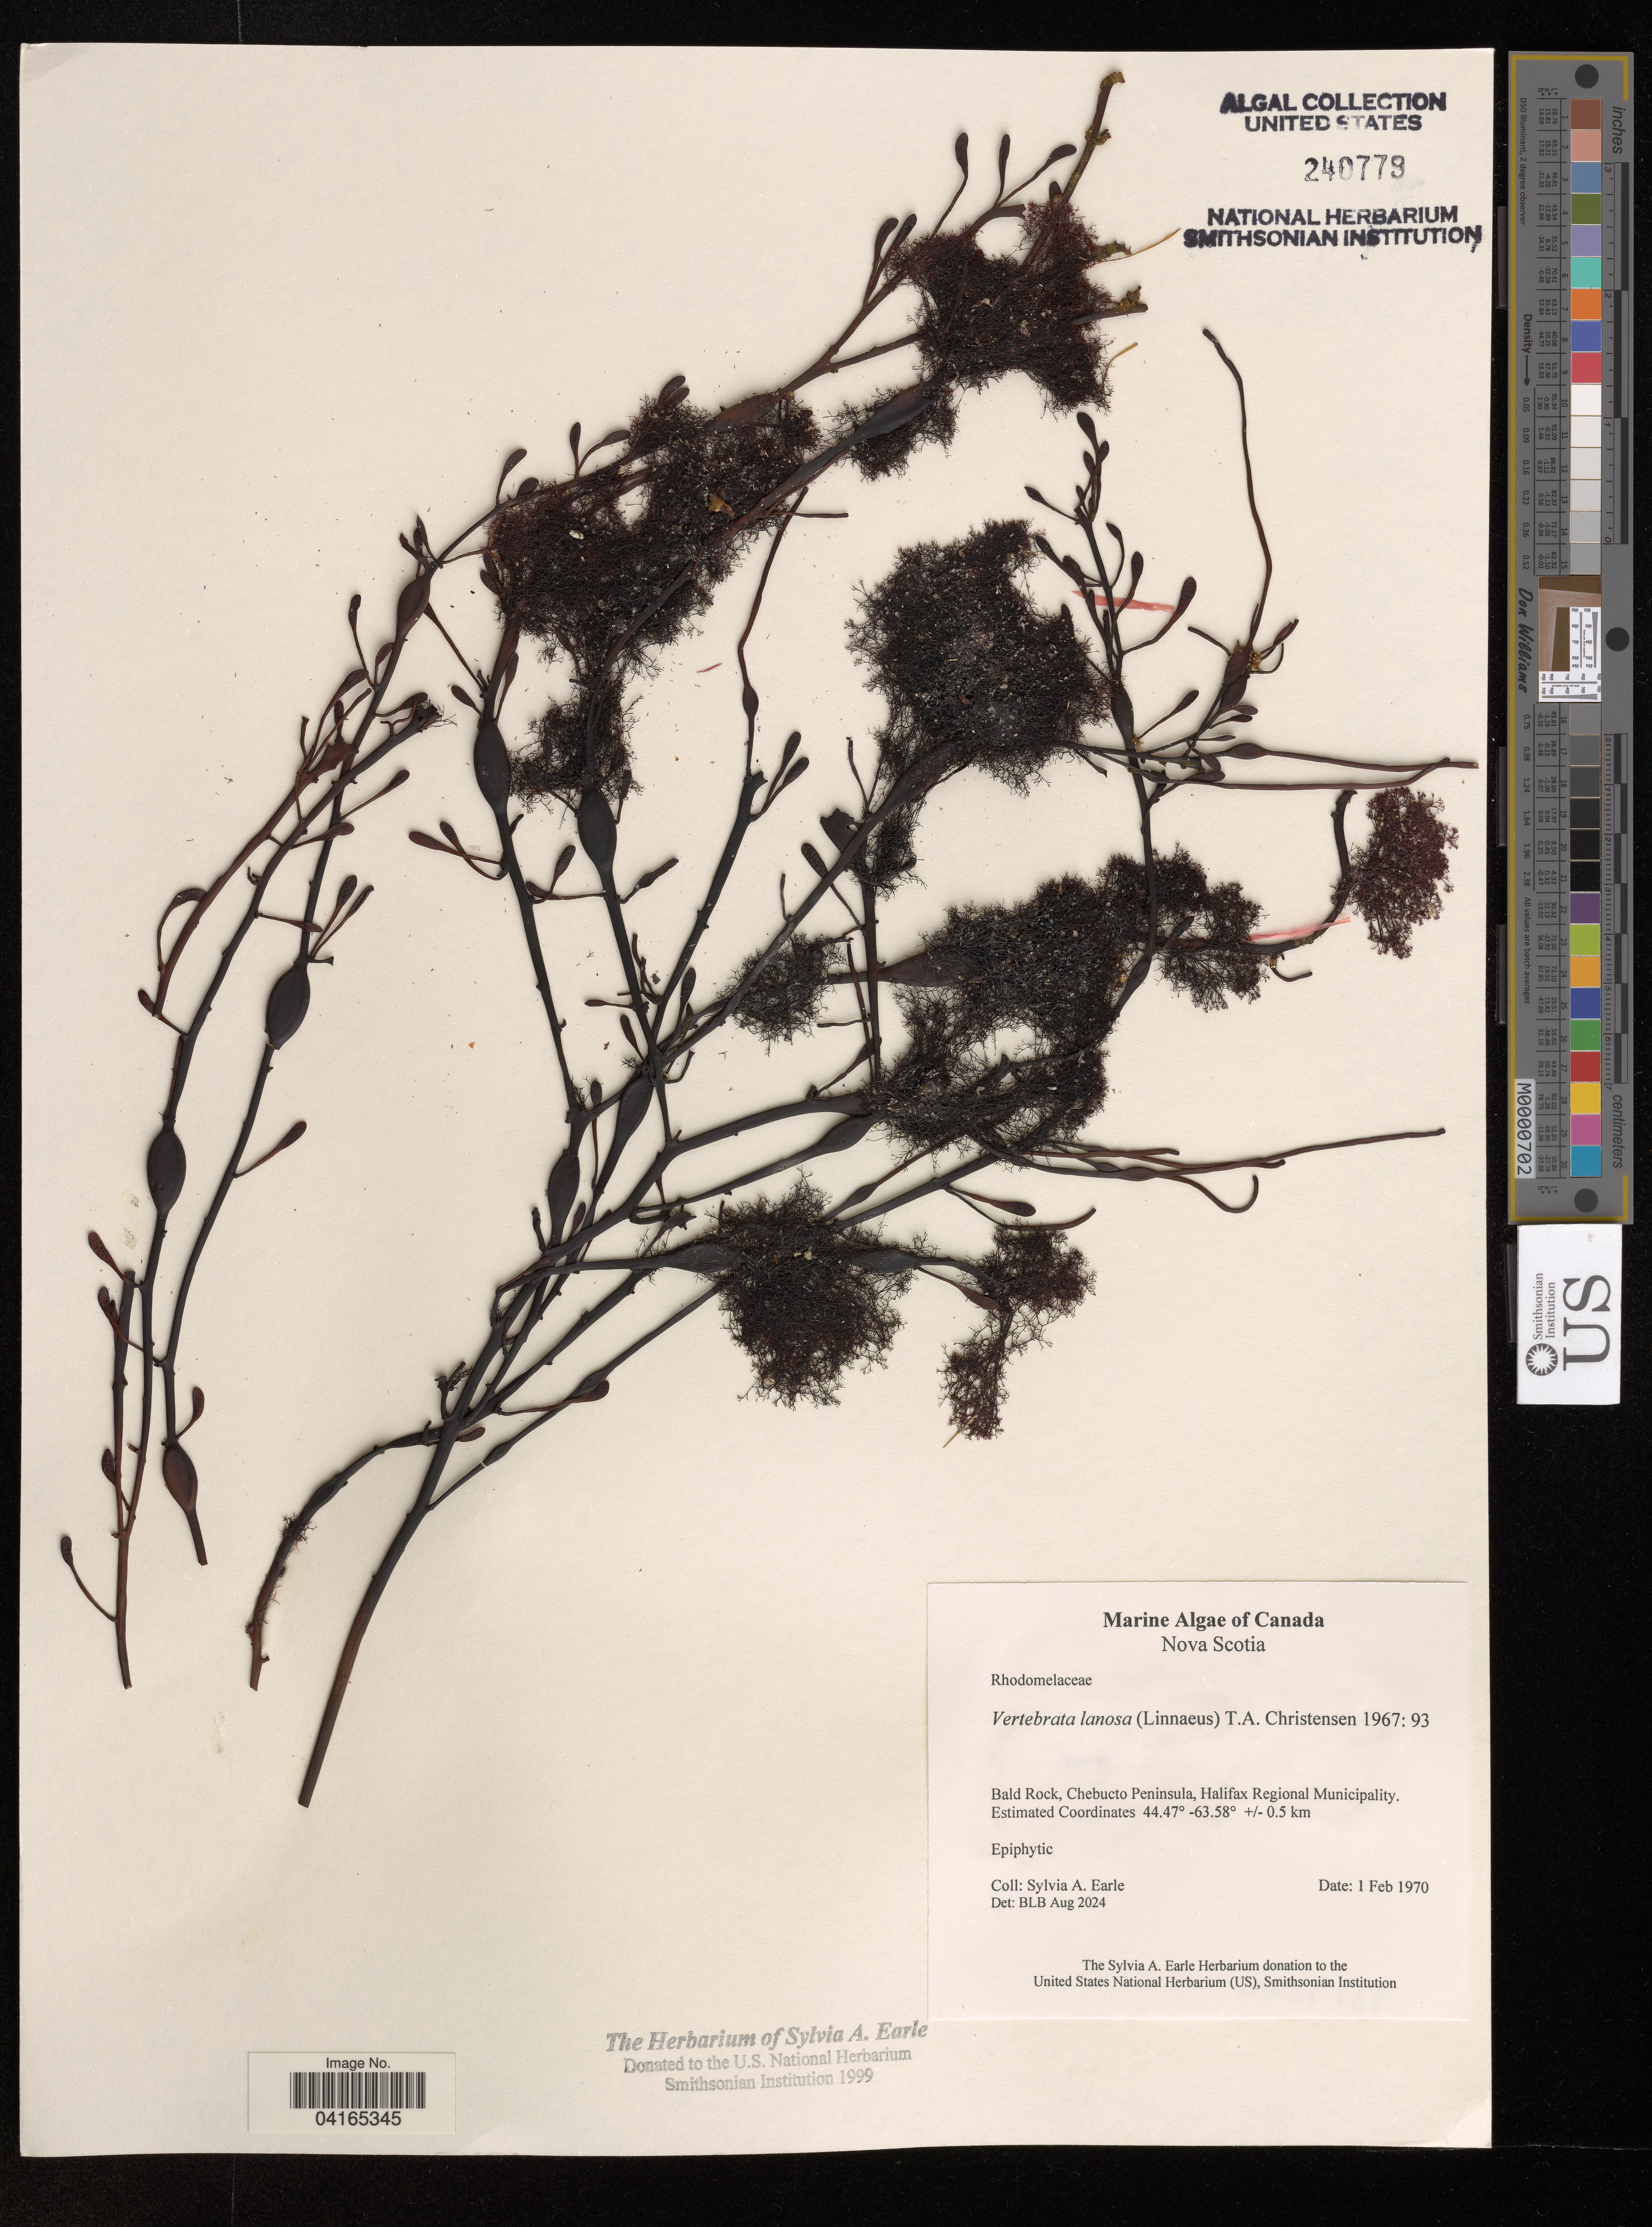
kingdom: Plantae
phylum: Rhodophyta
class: Florideophyceae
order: Ceramiales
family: Rhodomelaceae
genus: Vertebrata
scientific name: Vertebrata lanosa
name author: (L.) T.A. Chr.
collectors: S. A. Earle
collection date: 1970-02-01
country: Canada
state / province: Nova Scotia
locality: Bald Rock. Chebucto Peninsula, Halifax Regional Municipality.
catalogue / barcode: US 240779